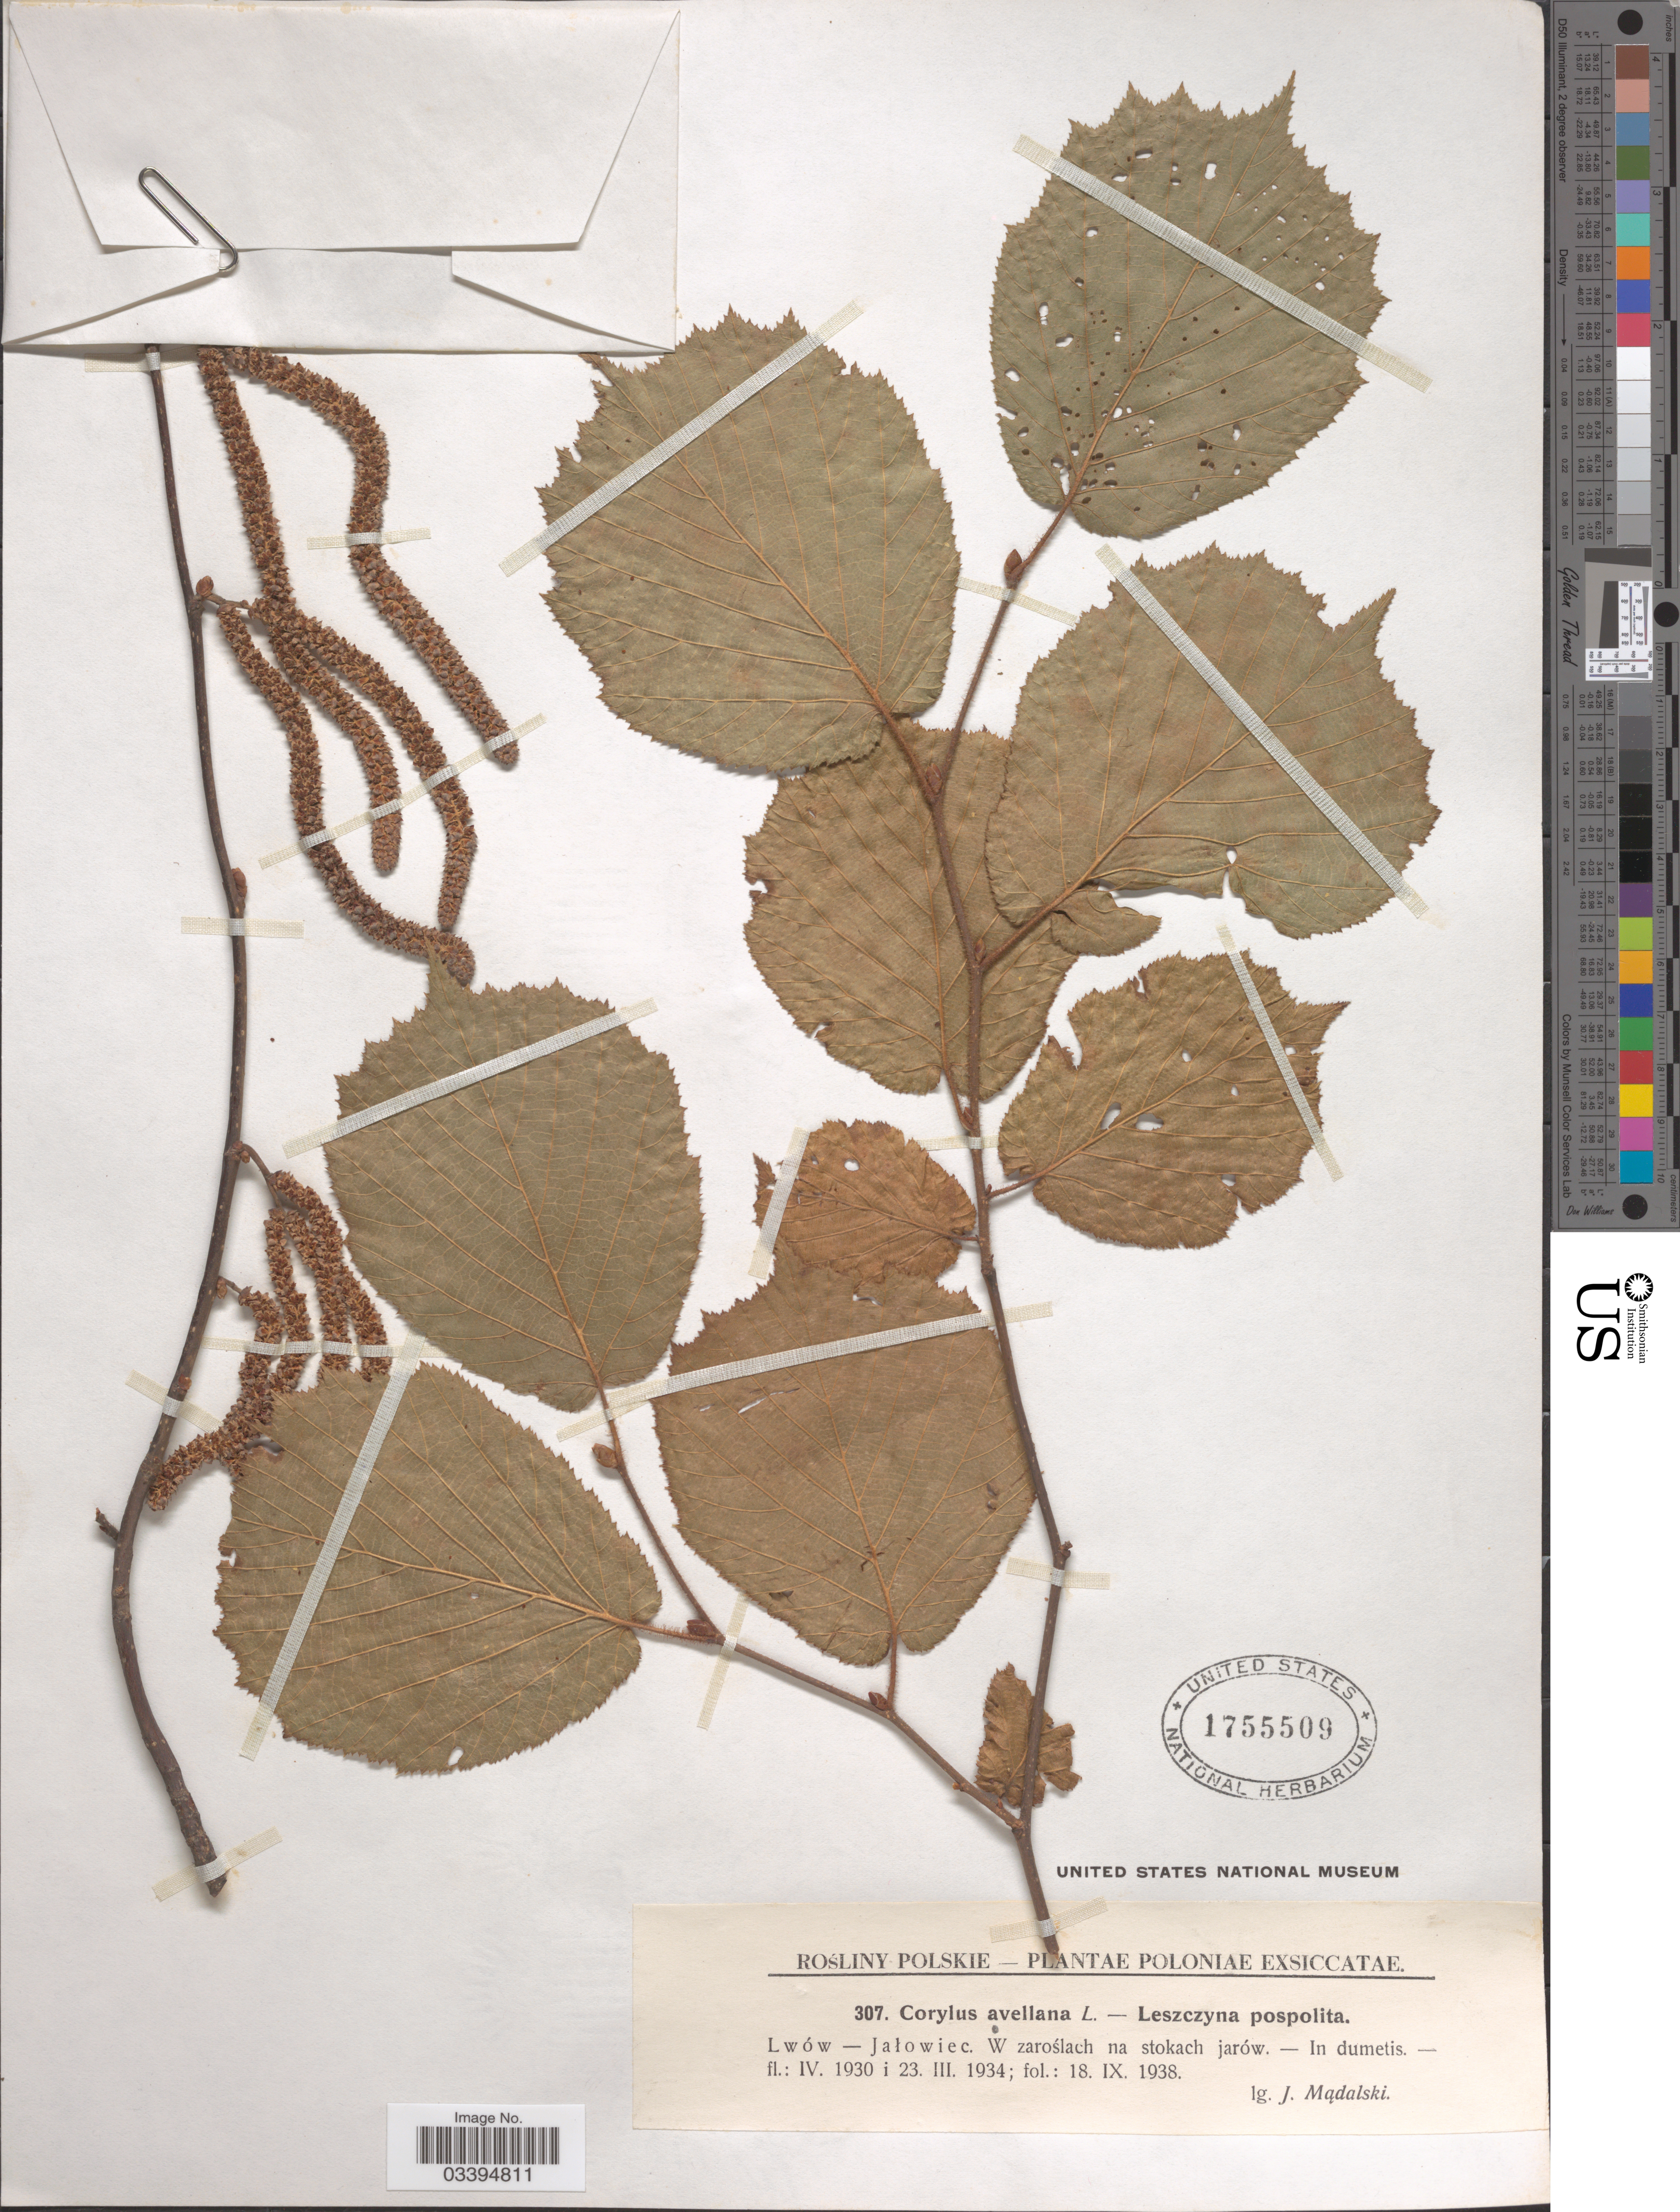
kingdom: Plantae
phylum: Tracheophyta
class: Magnoliopsida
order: Fagales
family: Betulaceae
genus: Corylus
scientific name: Corylus avellana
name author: L.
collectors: J. Madalski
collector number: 307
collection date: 1938-09-18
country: Poland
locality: Lwów - Jalowiec. W zaroslach na stokach jarów.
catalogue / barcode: US 1755509